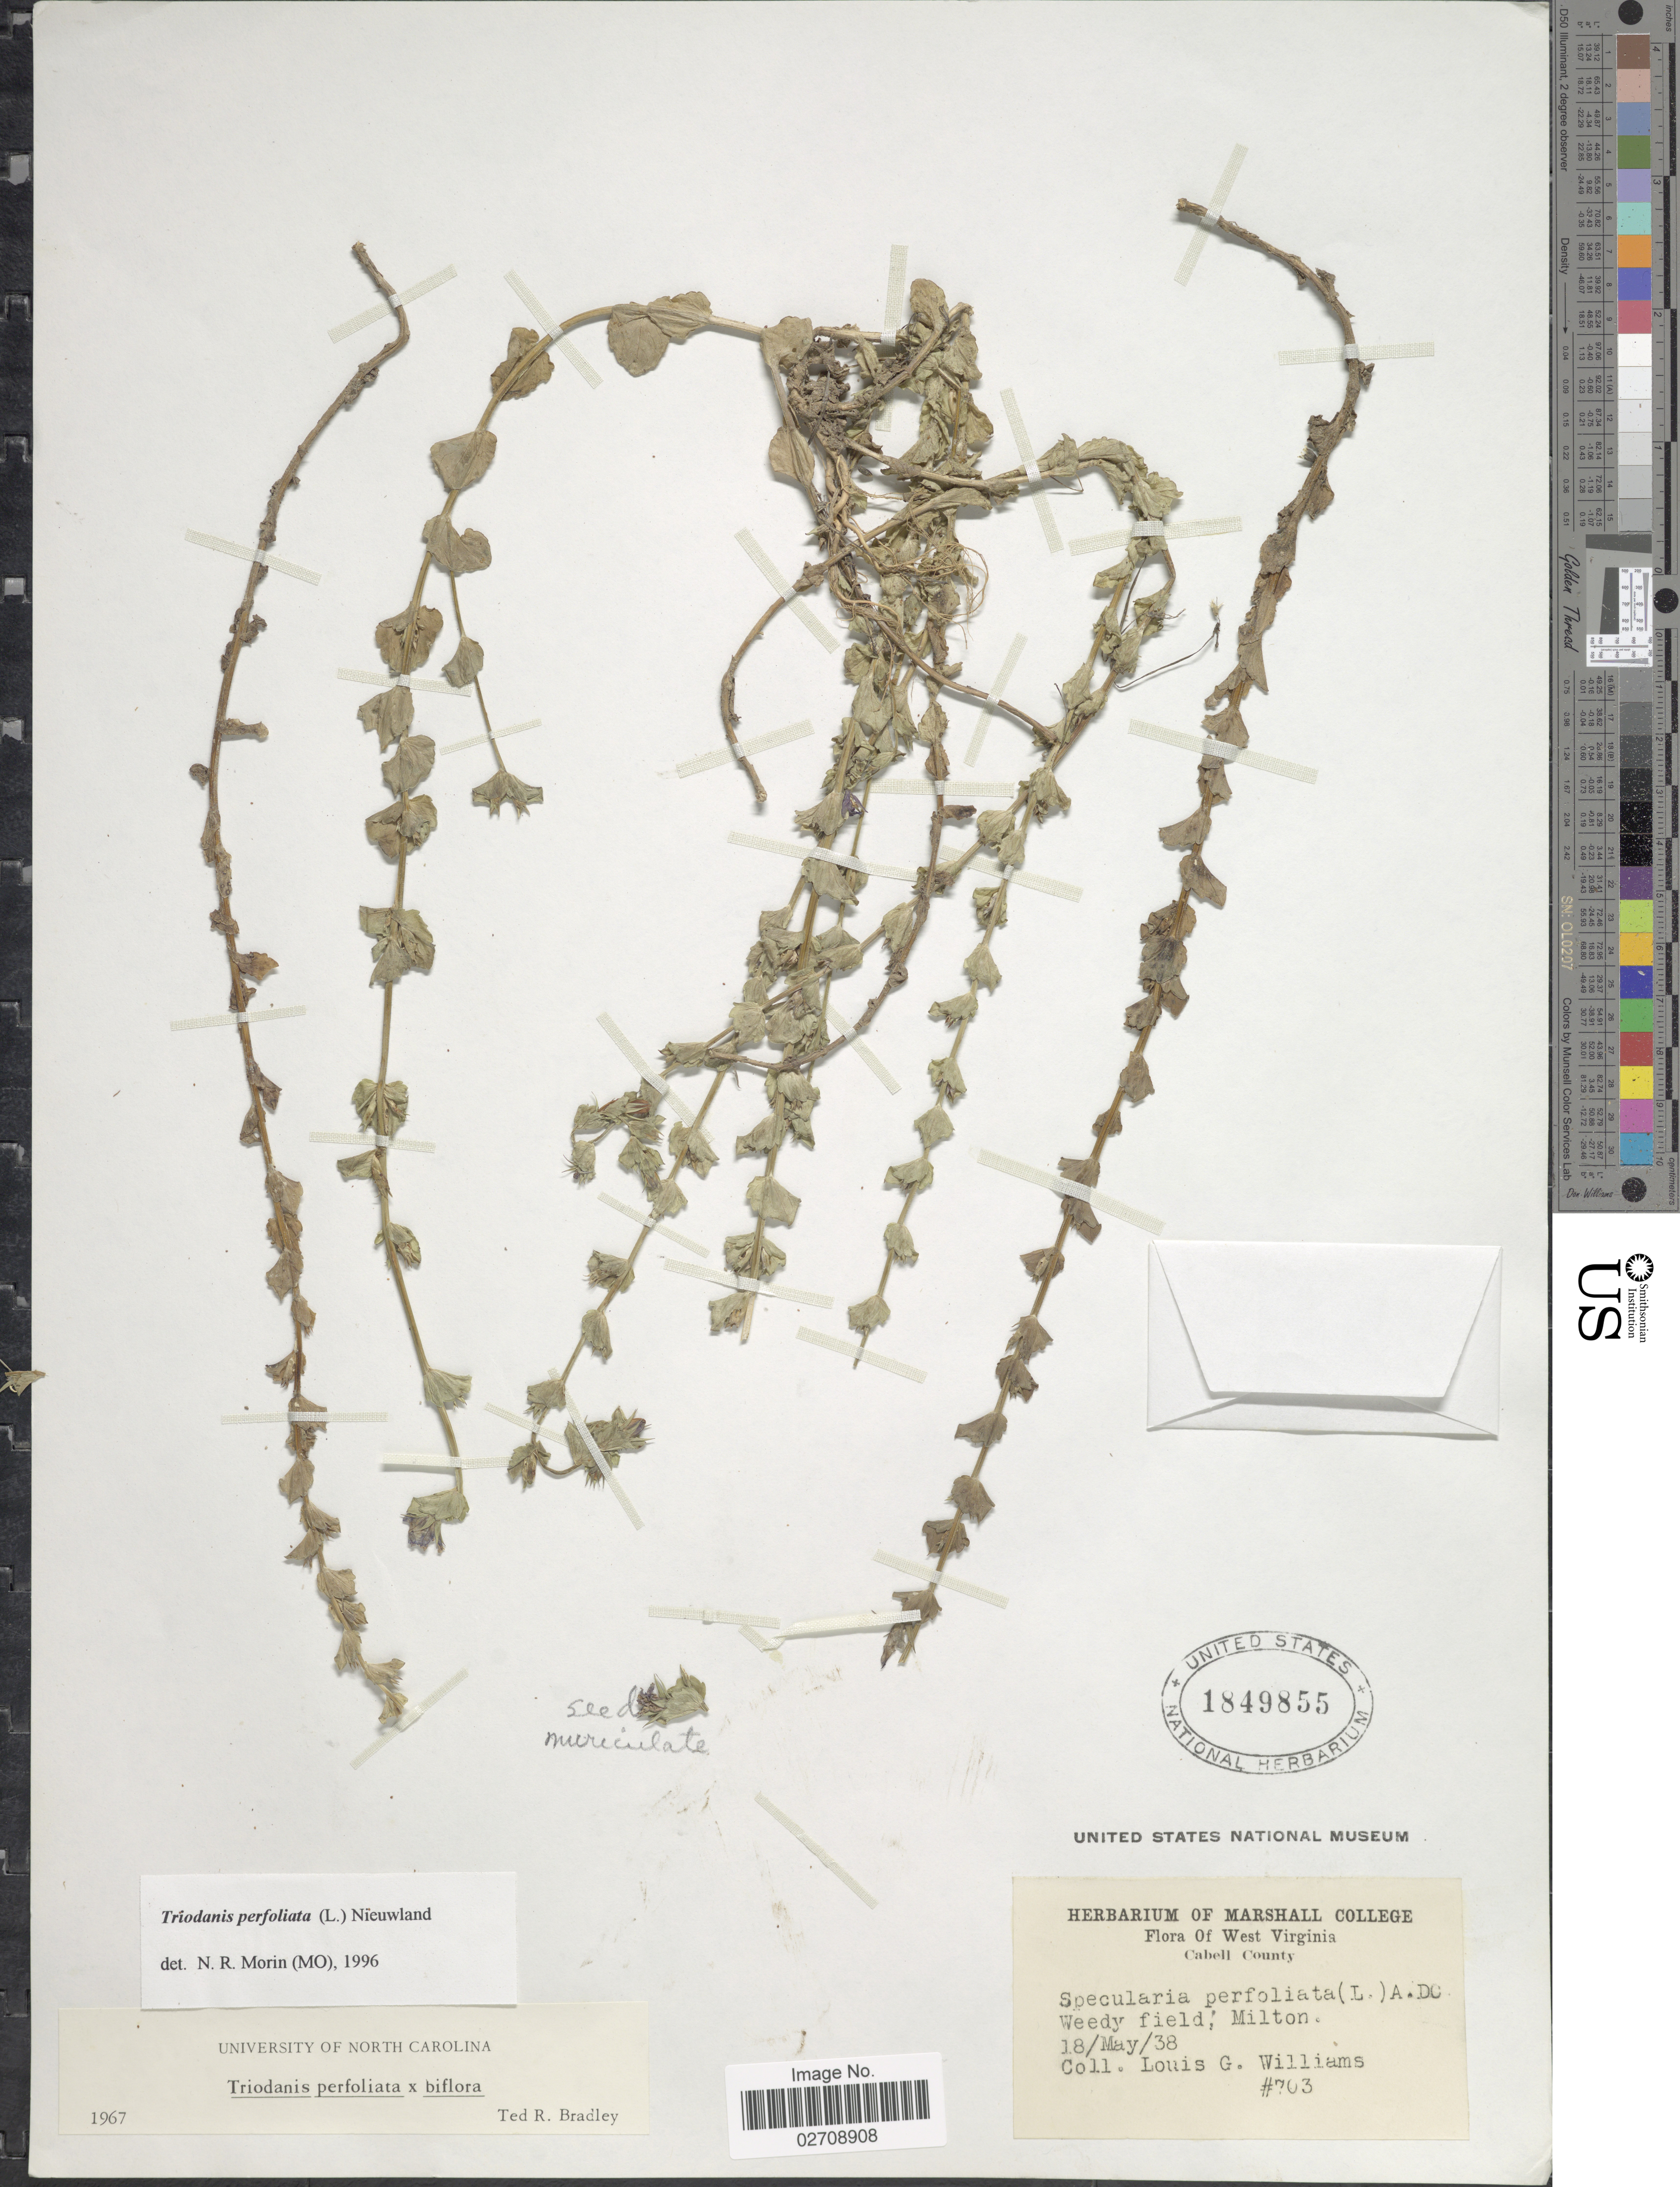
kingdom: Plantae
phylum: Tracheophyta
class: Magnoliopsida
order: Asterales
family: Campanulaceae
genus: Triodanis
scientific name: Triodanis perfoliata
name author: (L.) Nieuwl.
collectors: L. G. Williams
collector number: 703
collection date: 1938-05-18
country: United States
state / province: West Virginia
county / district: Cabell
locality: Cabell County, Weedy field, Milton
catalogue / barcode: US 1849855